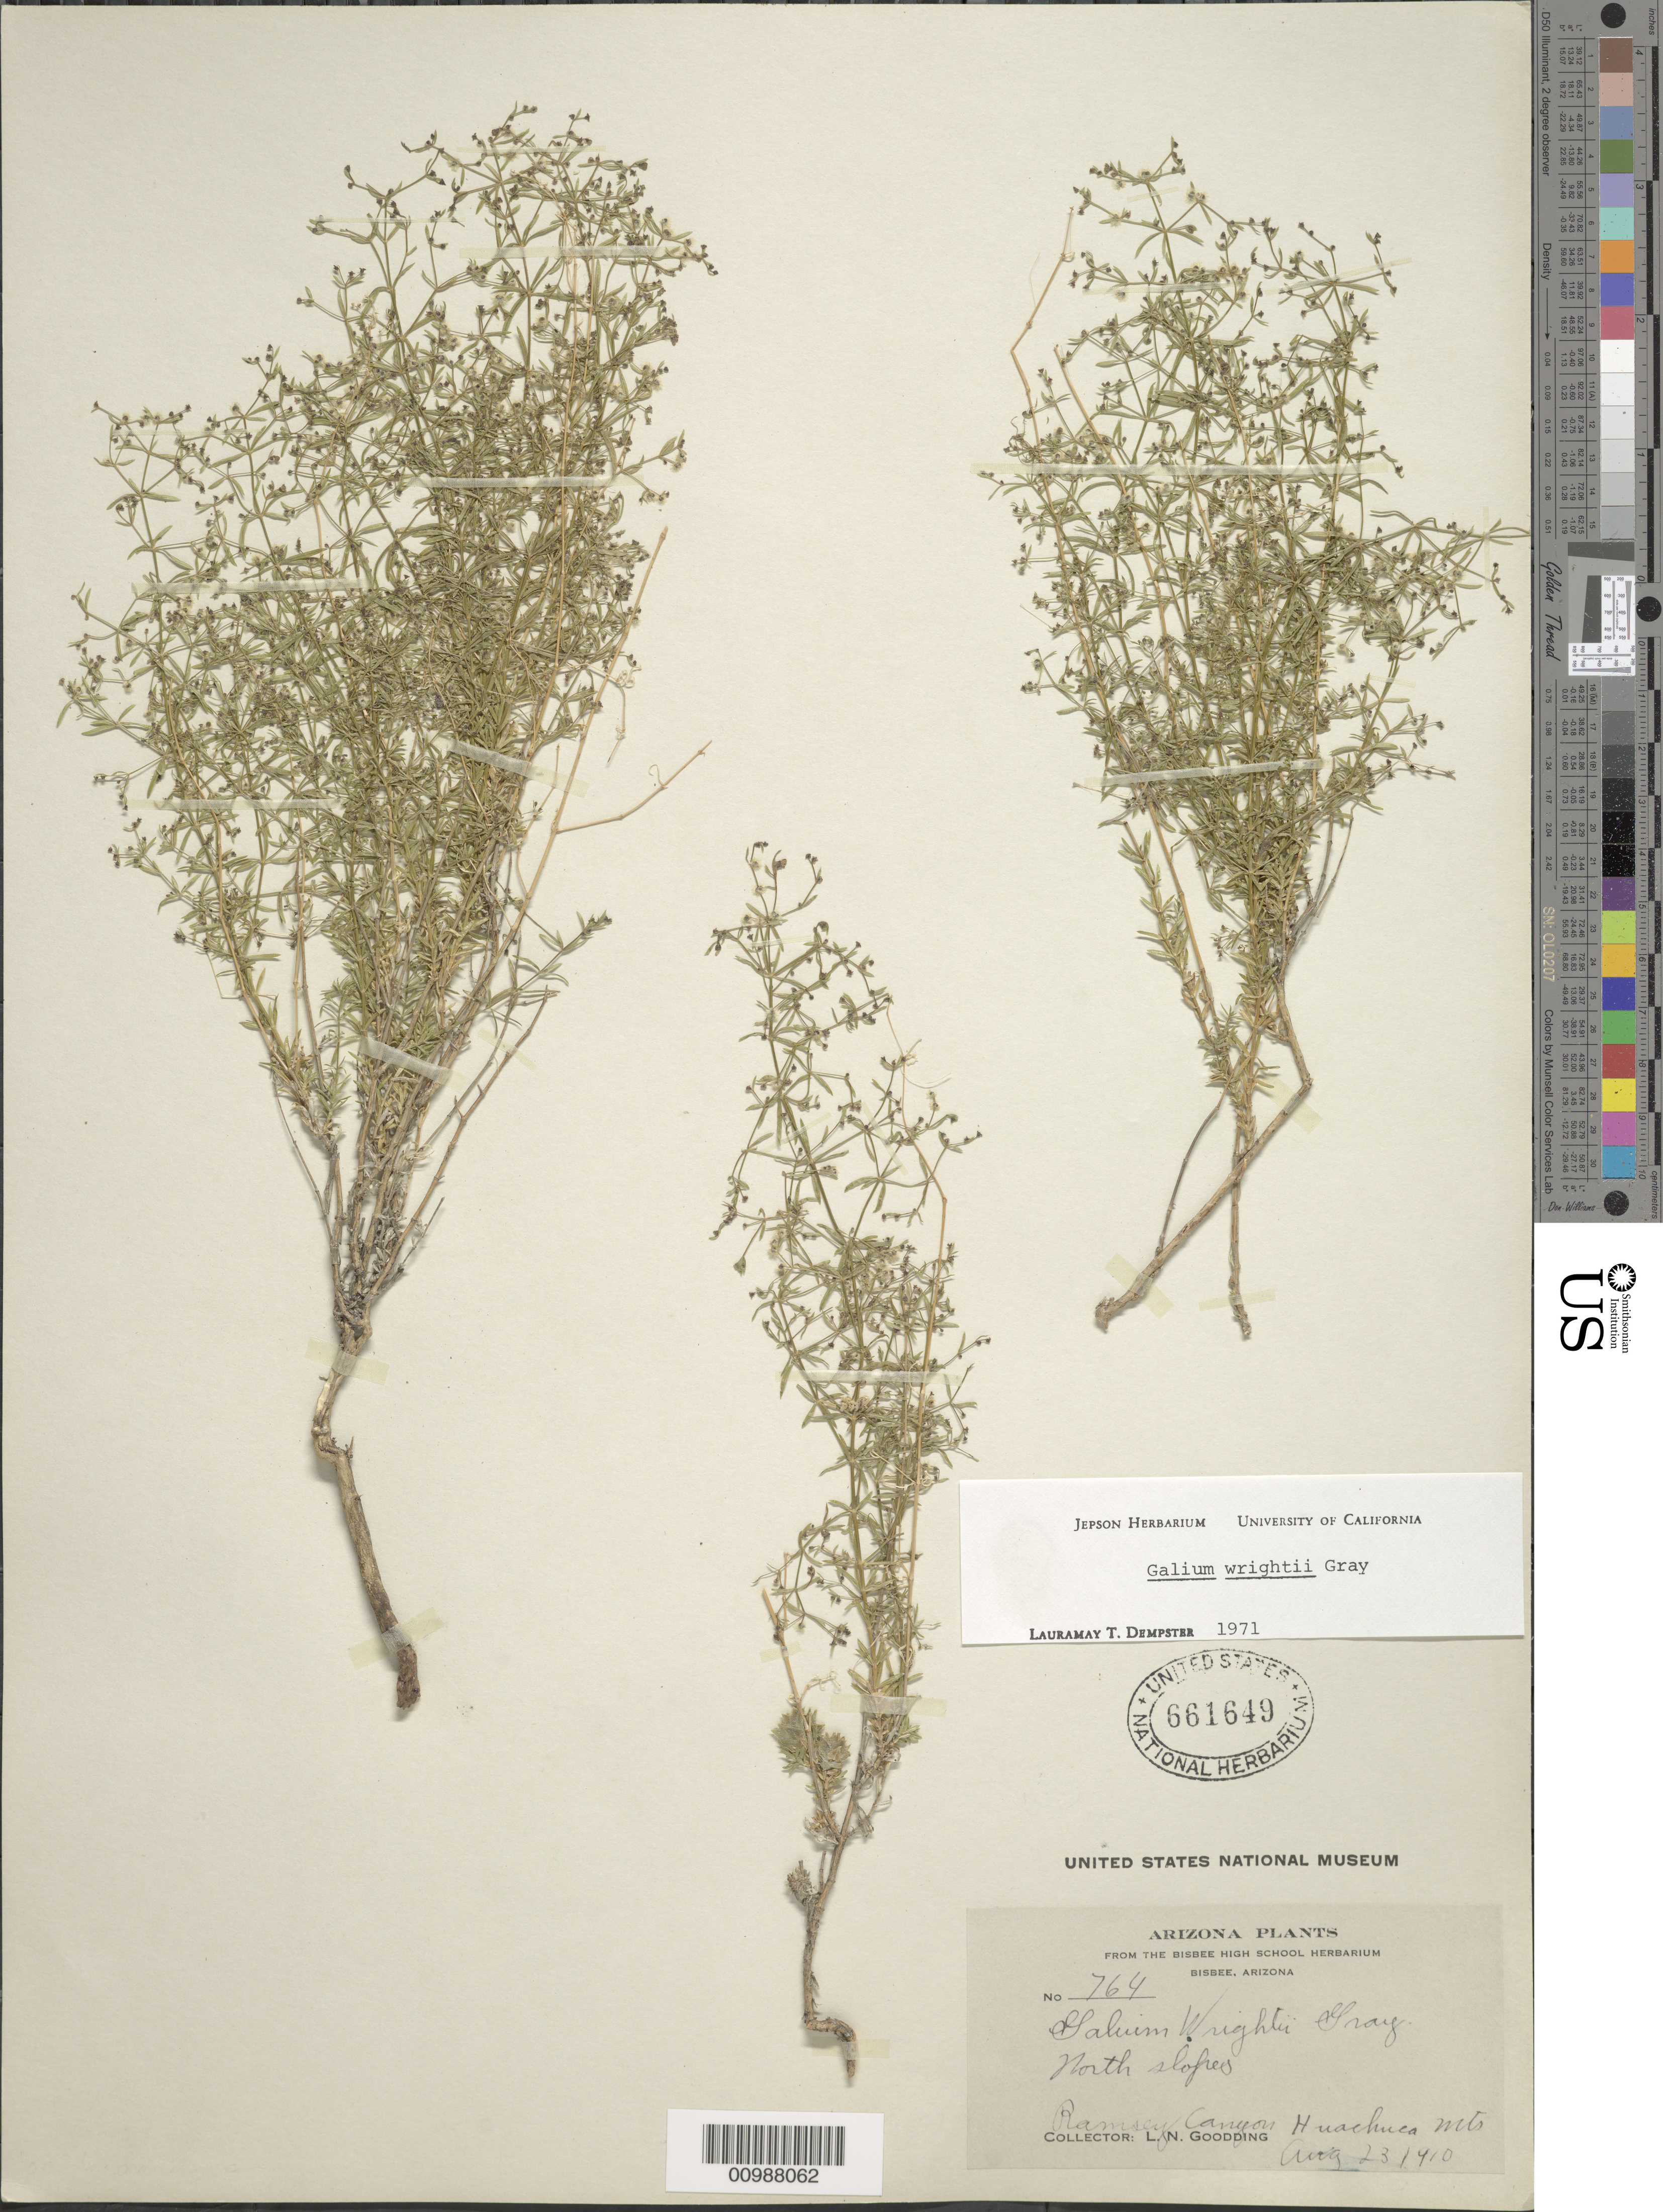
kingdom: Plantae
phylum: Tracheophyta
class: Magnoliopsida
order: Gentianales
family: Rubiaceae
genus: Galium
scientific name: Galium wrightii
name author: A. Gray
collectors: L. N. Goodding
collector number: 764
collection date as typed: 23 Aug 1910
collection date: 1910-08-23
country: United States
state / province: Arizona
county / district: Coconino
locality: Ramsey Canyon, Huachuca Mountains.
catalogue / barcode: US 661649